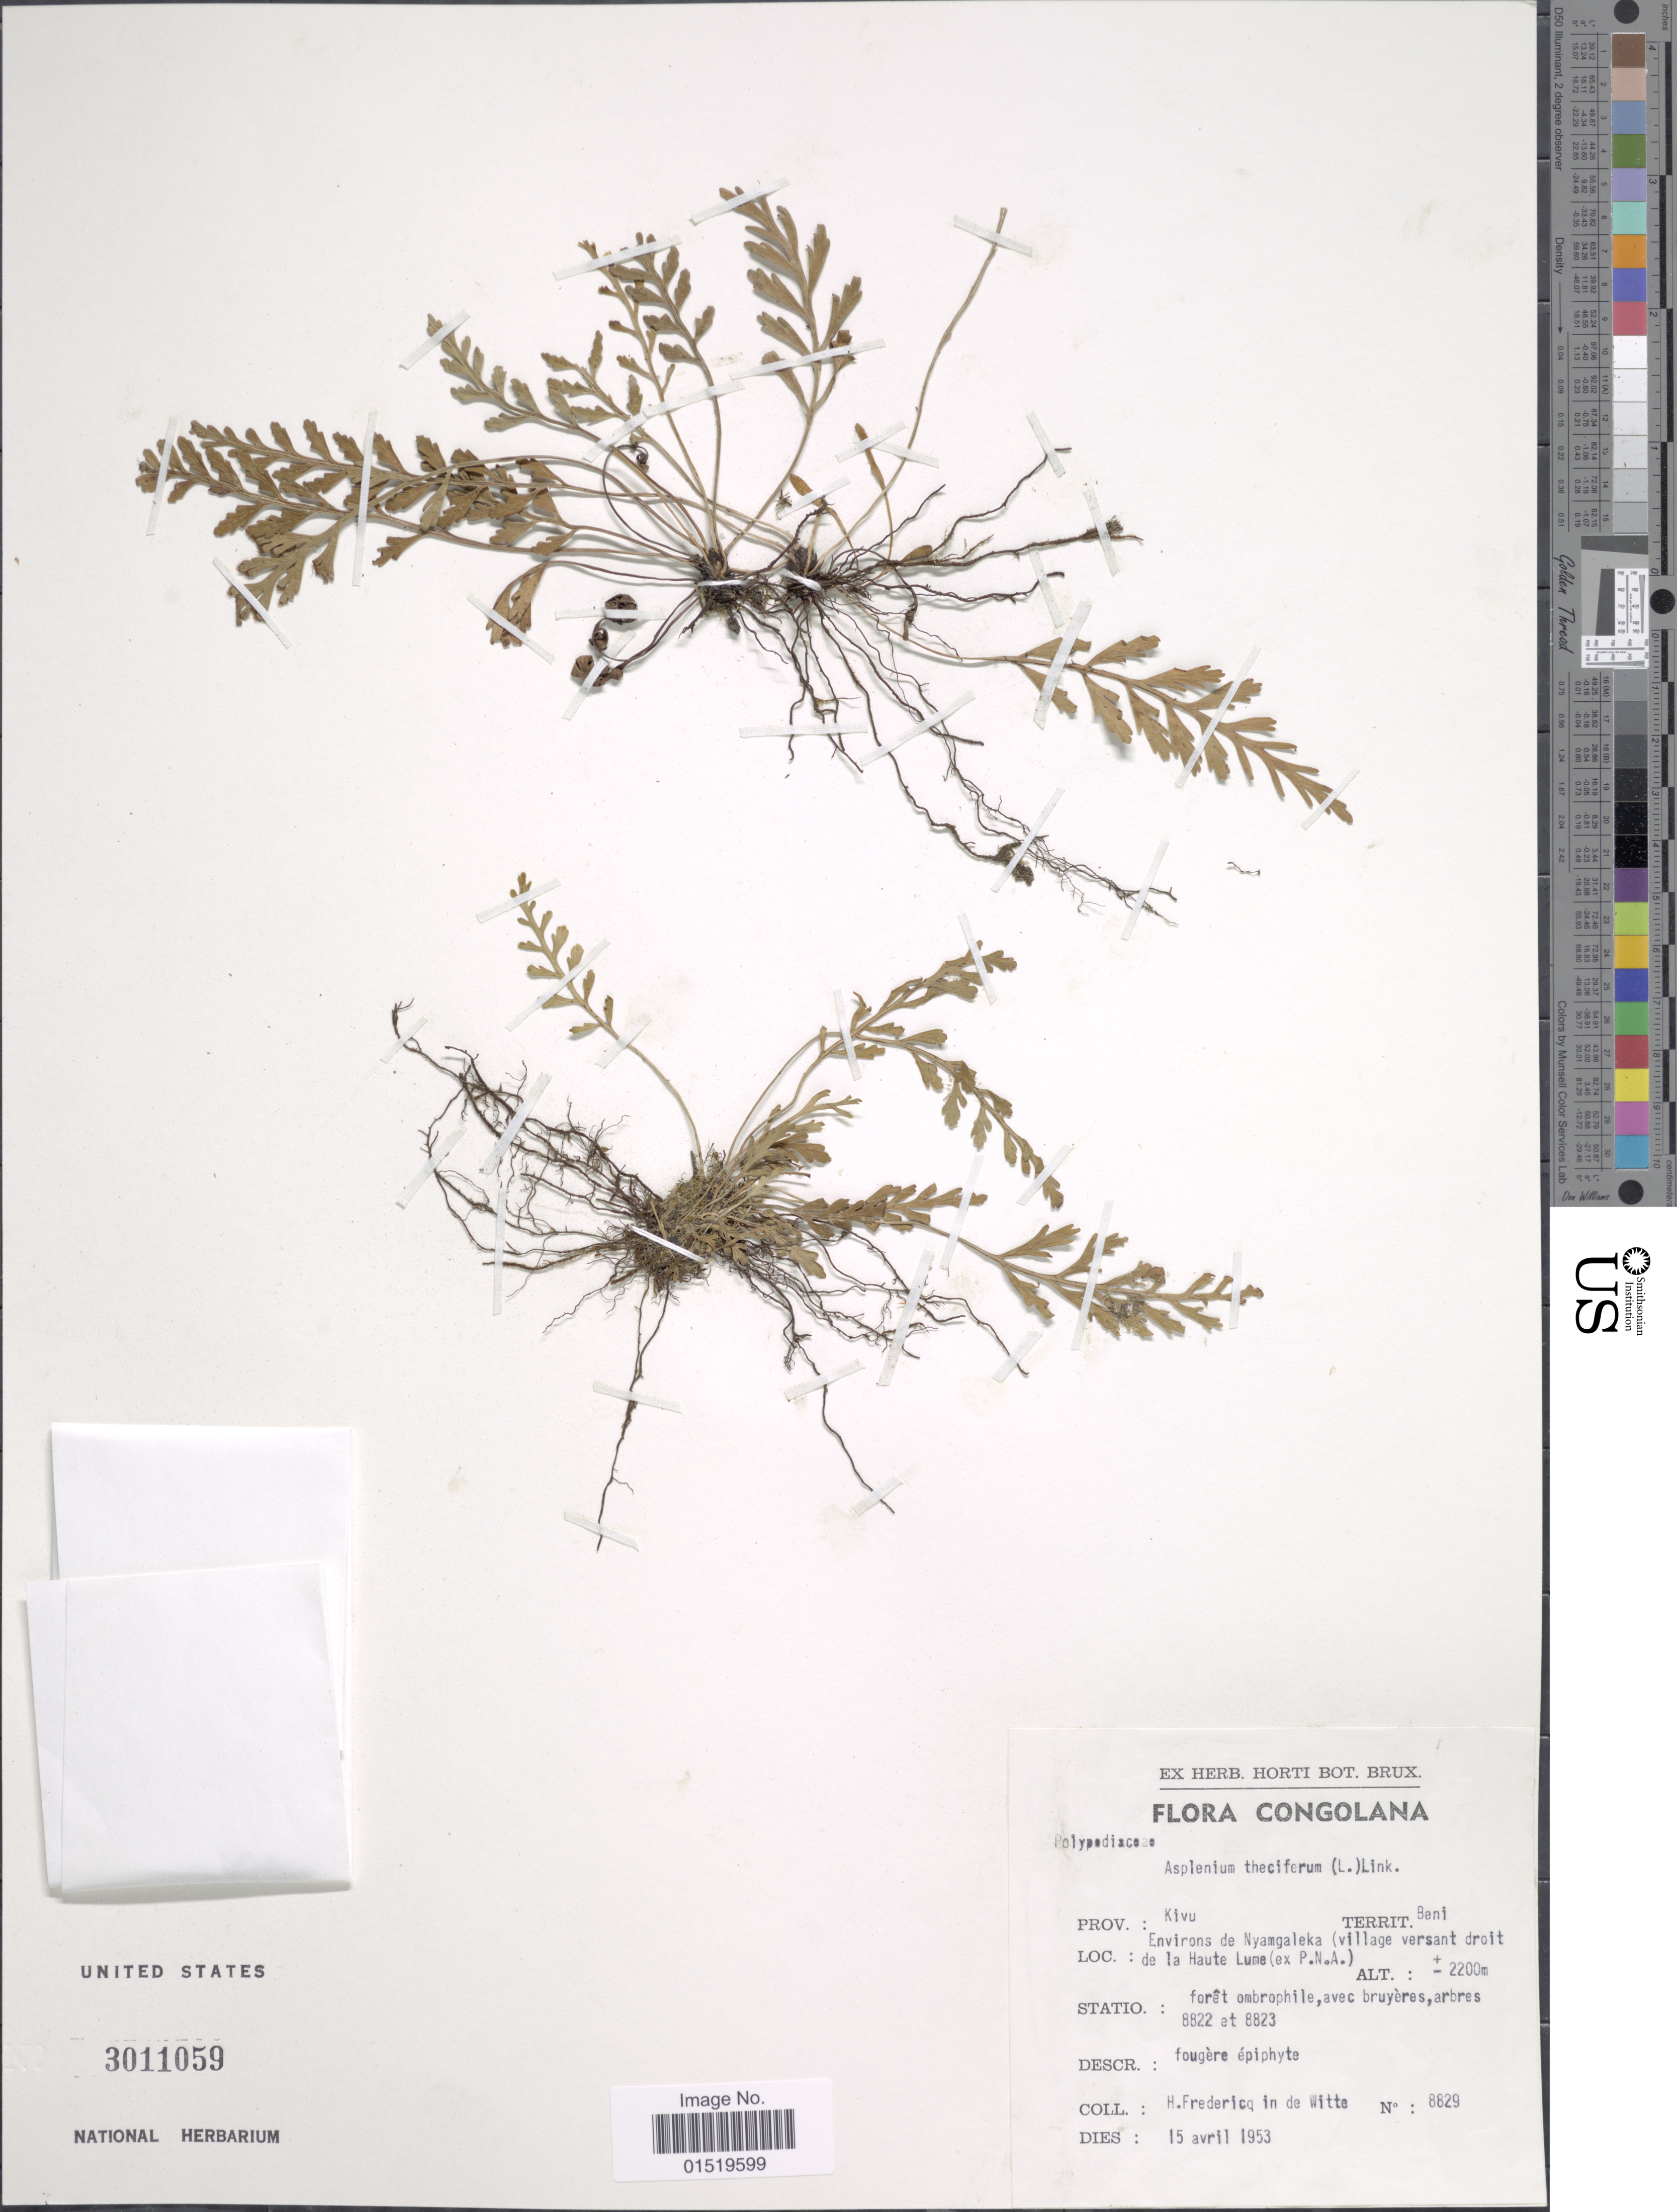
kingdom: Plantae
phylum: Tracheophyta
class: Polypodiopsida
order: Polypodiales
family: Aspleniaceae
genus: Asplenium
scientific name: Asplenium theciferum var. concinnum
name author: (Schrad.) Schelpe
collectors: H. in de Witte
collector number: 8829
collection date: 1953-04-15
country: Congo, Democratic Republic of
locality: Congolana, Prov. Kivu, Terit Beni, Environs de Nyamgaleka (village versant droit de la Haute Lume (ex. P.N.A.)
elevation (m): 2200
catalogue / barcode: US 3011059